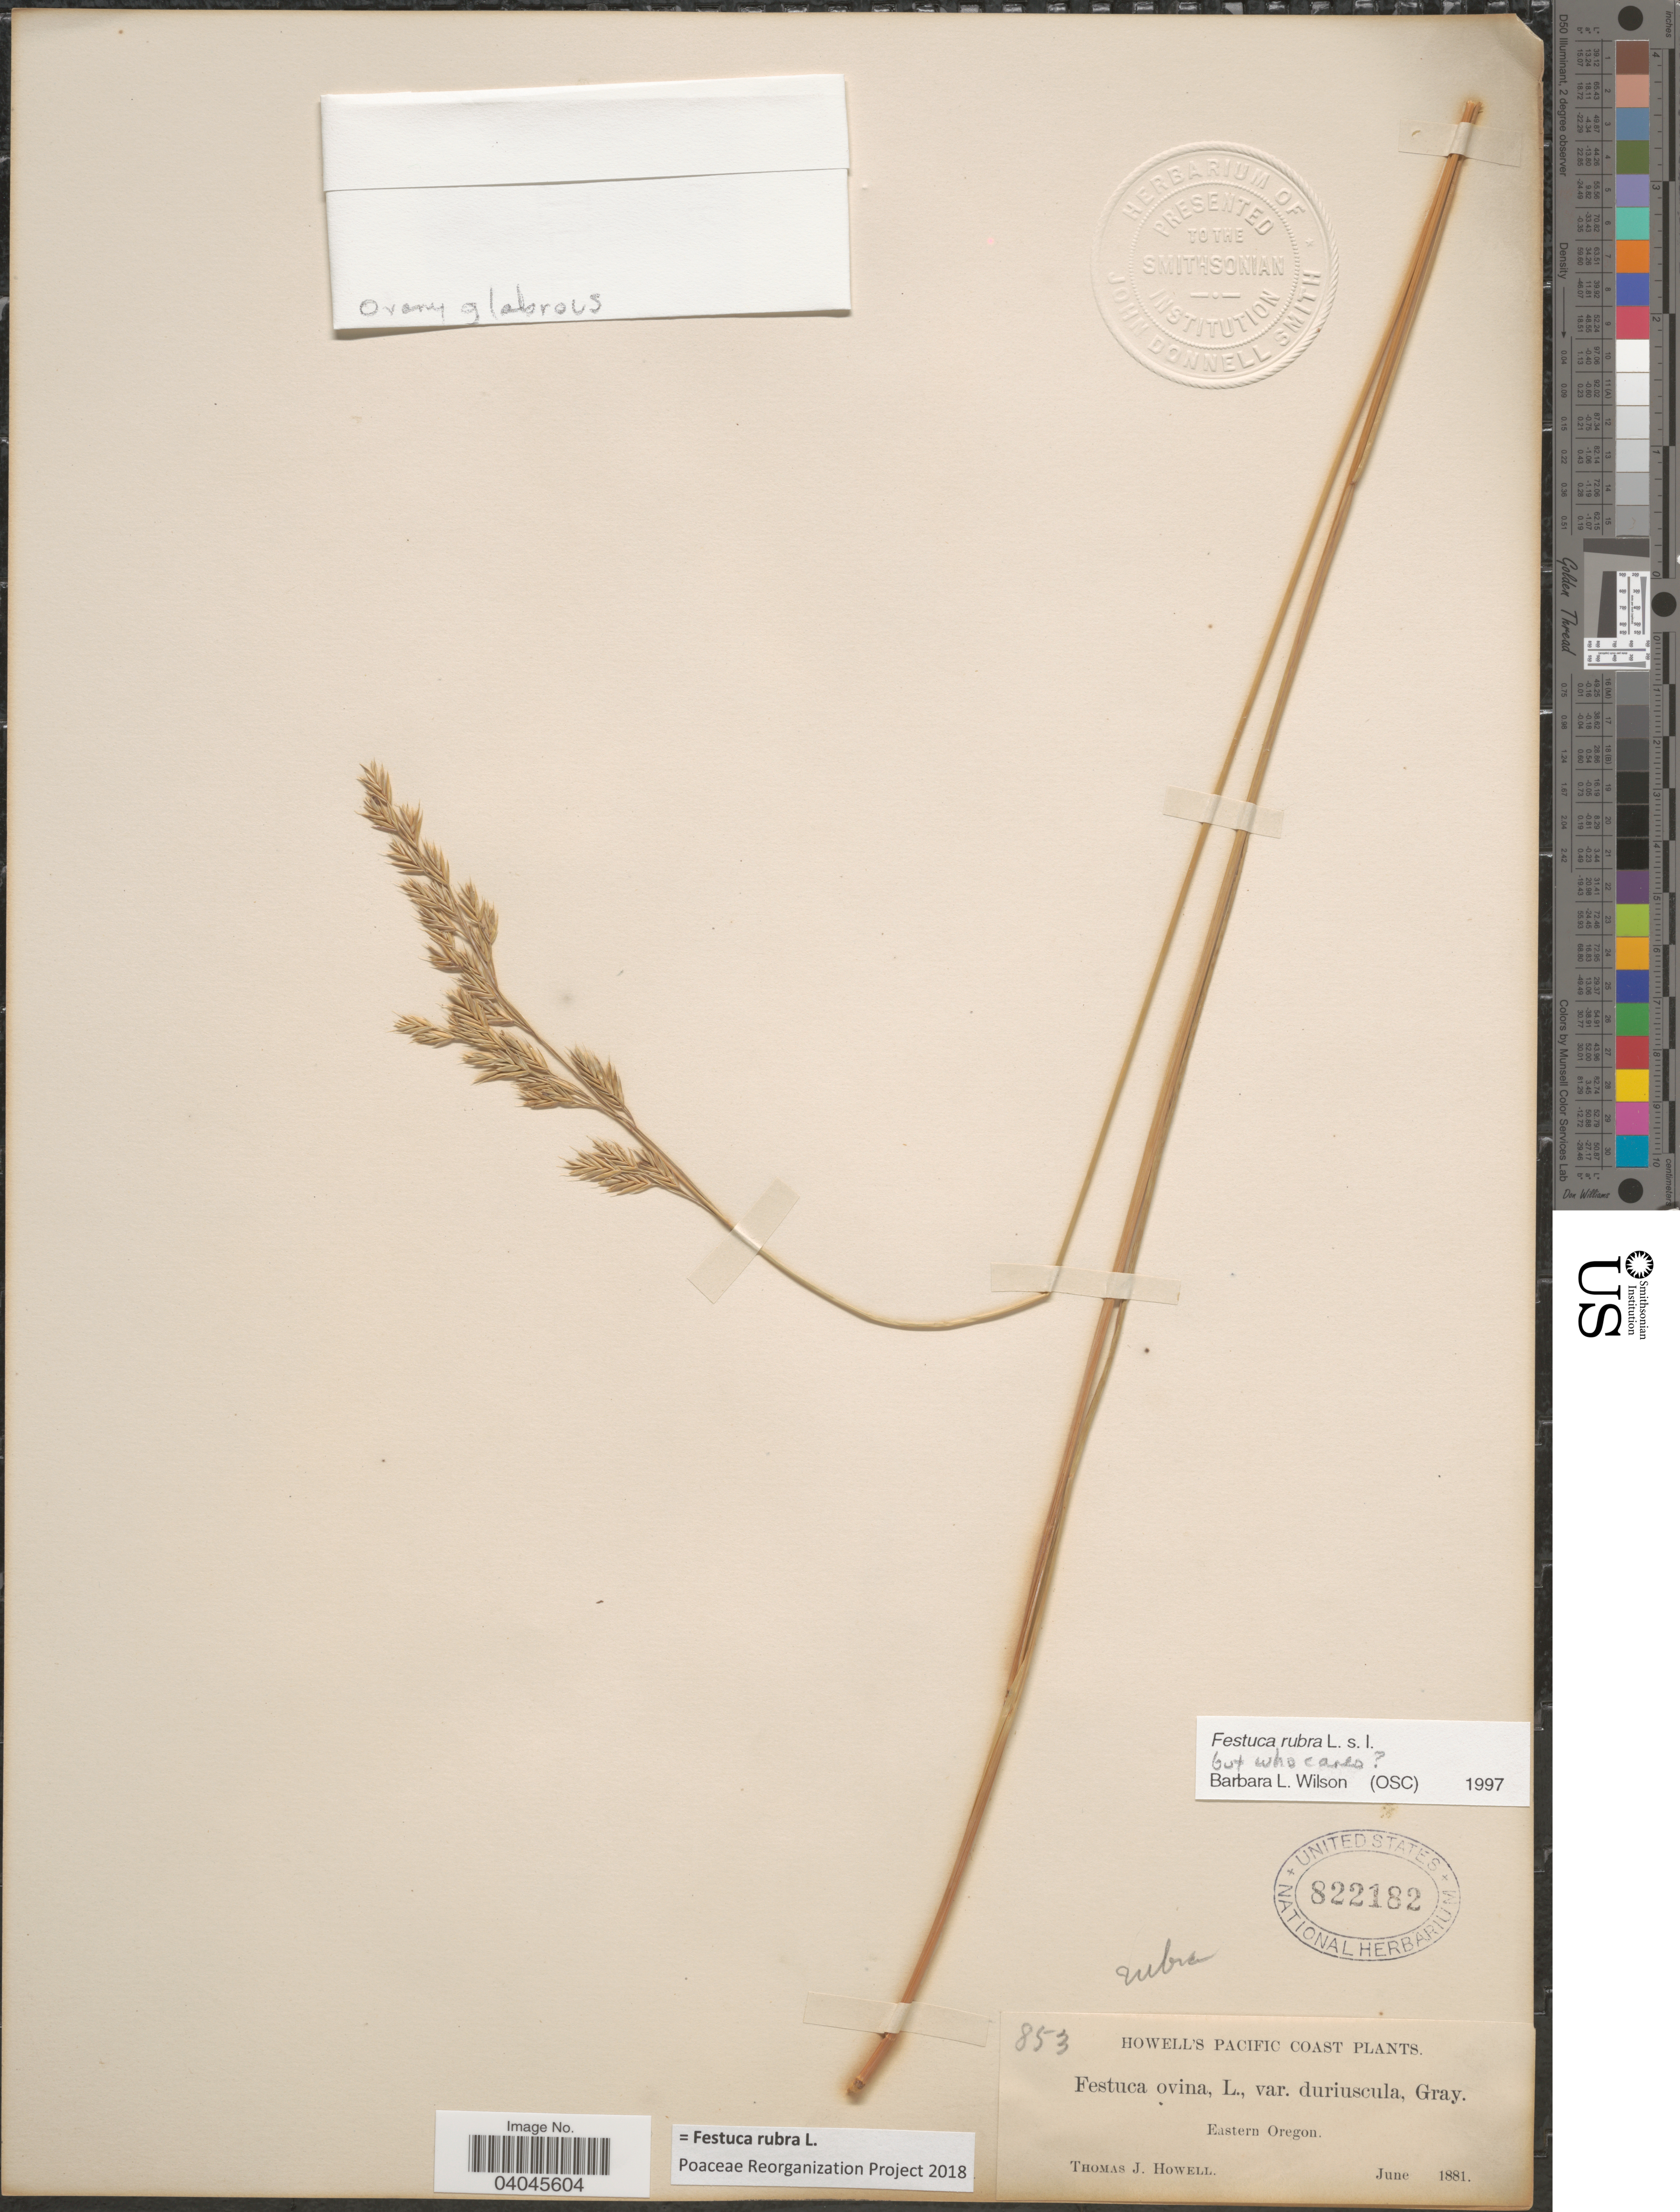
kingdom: Plantae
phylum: Tracheophyta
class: Liliopsida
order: Poales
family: Poaceae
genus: Festuca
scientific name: Festuca rubra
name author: L.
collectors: T. J. Howell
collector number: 853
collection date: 1881-06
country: United States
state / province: Oregon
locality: Pacific Coast. Eastern Oregon.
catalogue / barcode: US 822182